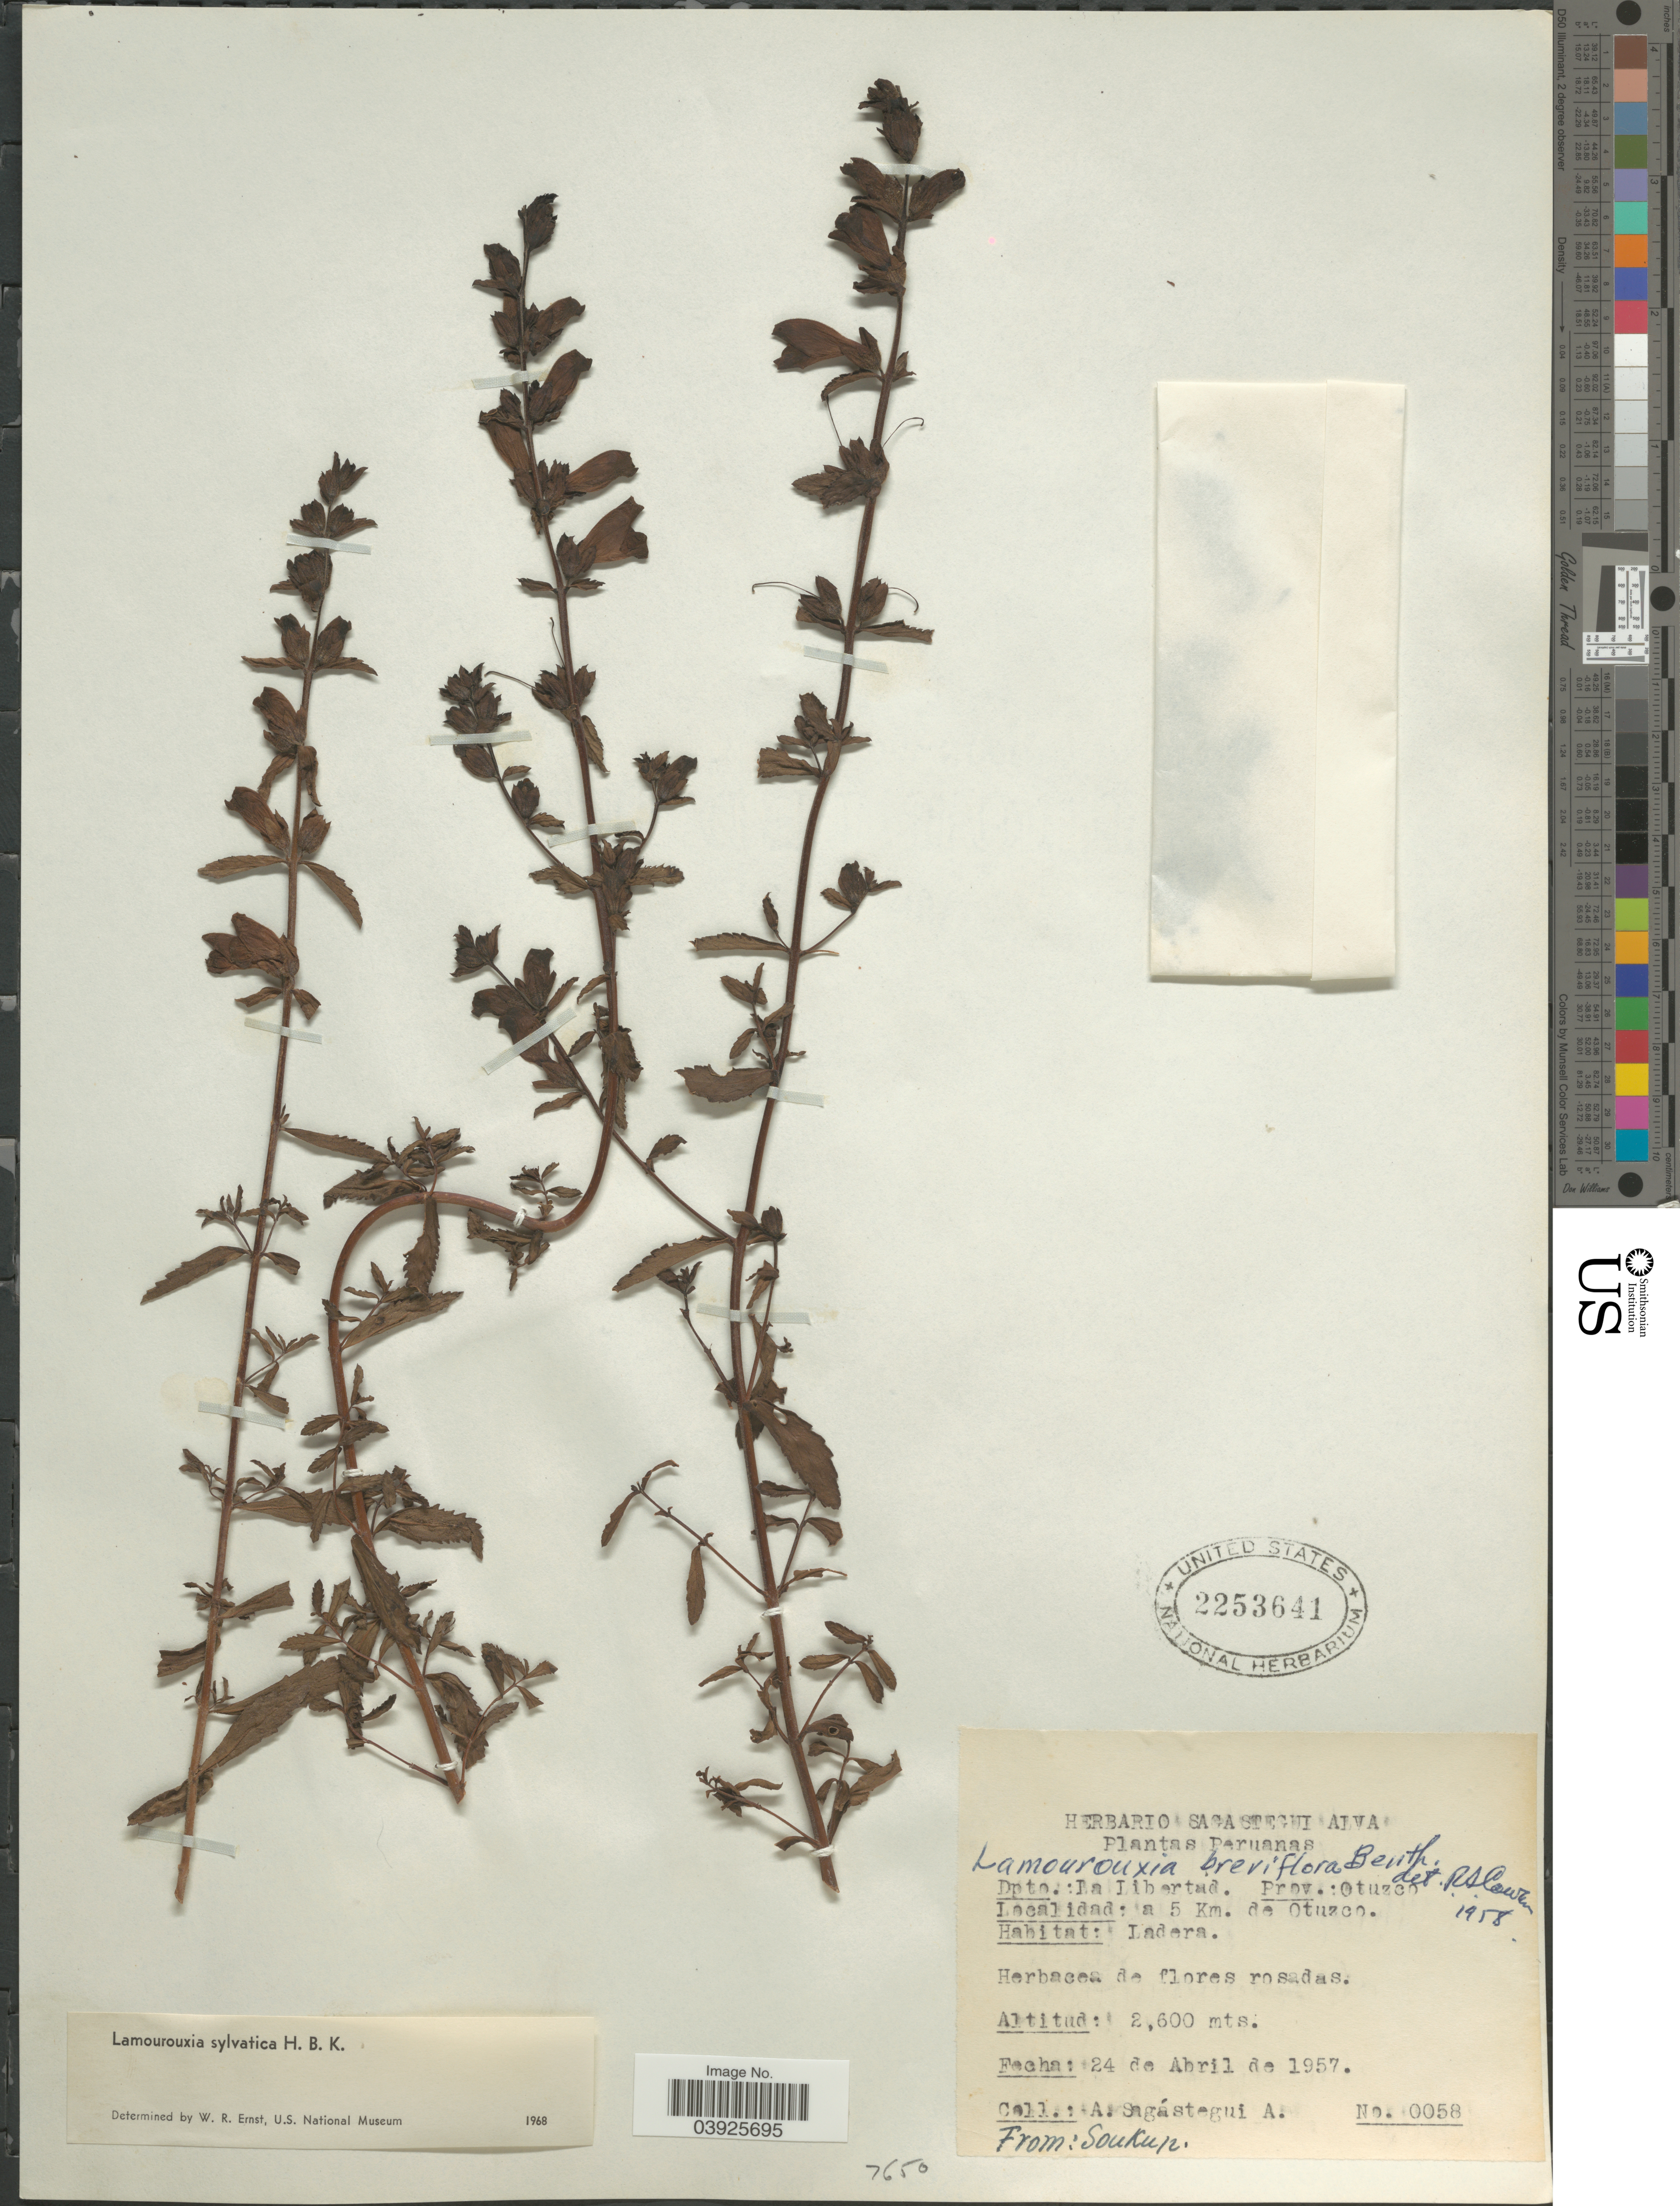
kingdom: Plantae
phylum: Tracheophyta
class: Magnoliopsida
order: Lamiales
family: Orobanchaceae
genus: Lamourouxia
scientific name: Lamourouxia sylvatica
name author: Kunth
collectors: A. Sagástegui A.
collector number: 0058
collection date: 1957-04-24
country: Peru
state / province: La Libertad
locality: Dpto.: La Libertad. Prov.: Otuzco. A 5 Km. de Otuzco.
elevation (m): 2600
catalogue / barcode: US 2253641